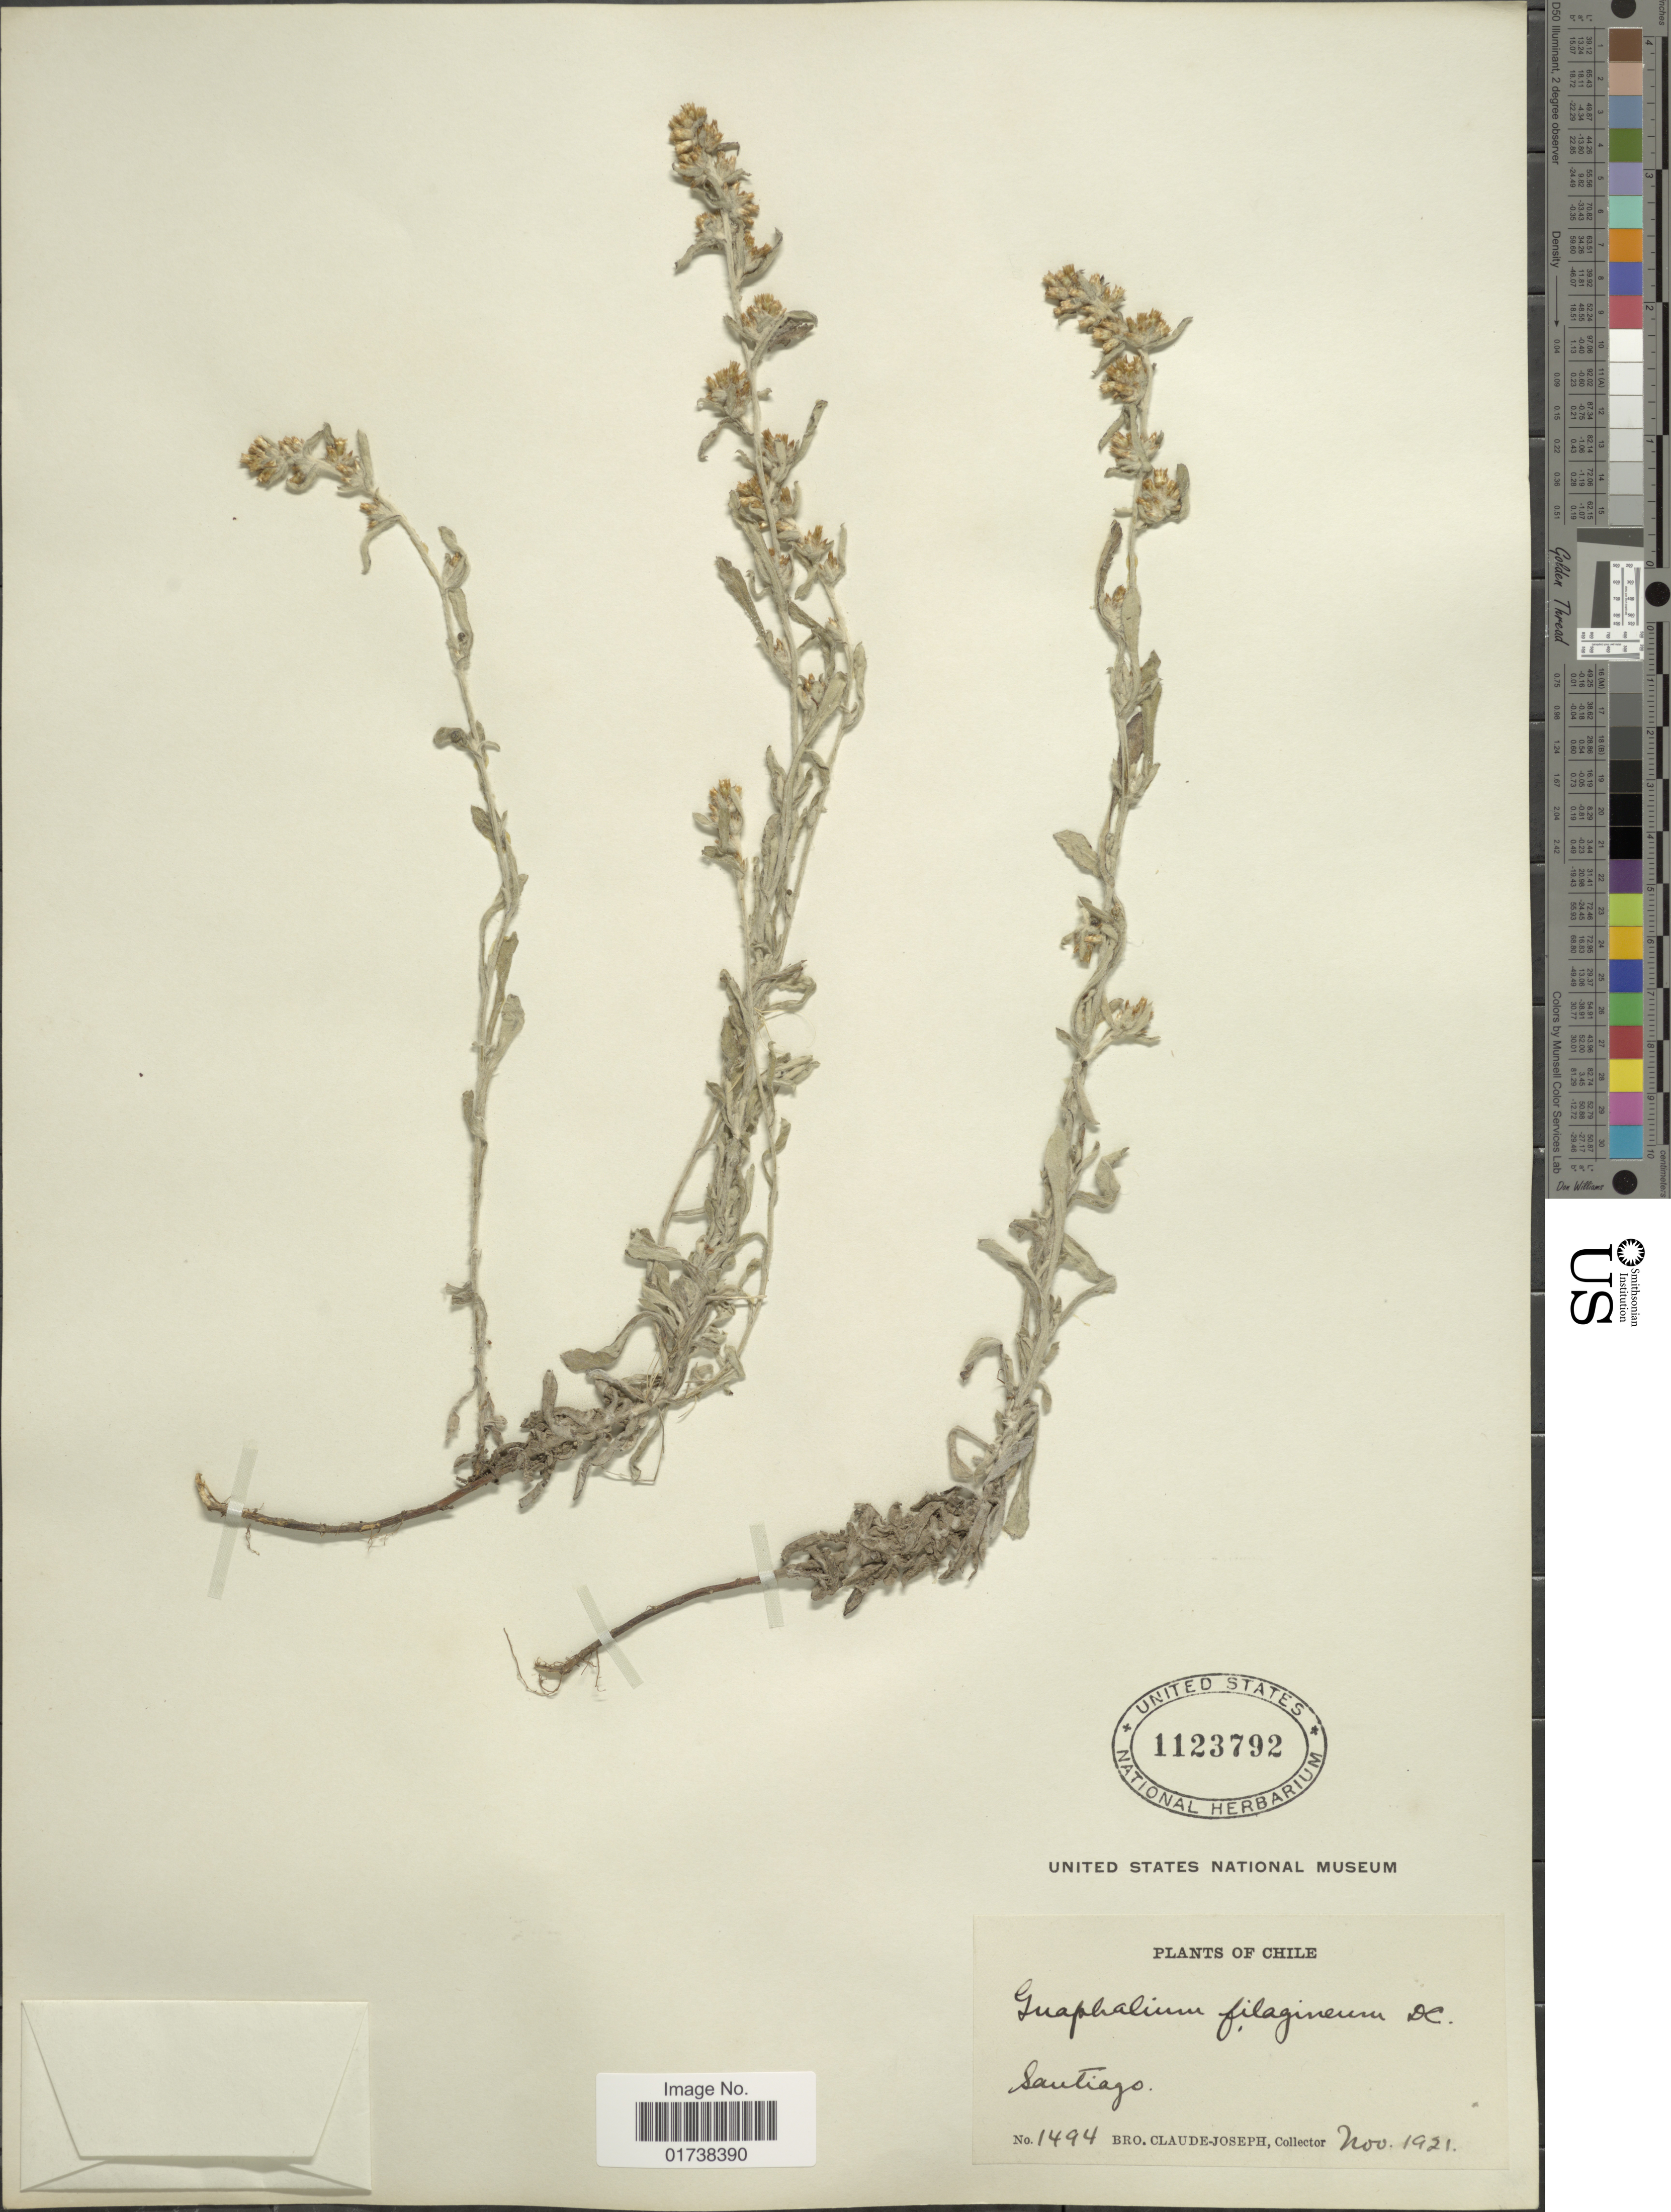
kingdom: Plantae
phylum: Tracheophyta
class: Magnoliopsida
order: Asterales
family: Asteraceae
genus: Gamochaeta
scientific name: Gamochaeta filaginea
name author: (DC.) Cabrera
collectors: Bro. Claude-Joseph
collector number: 1494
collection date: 1921-11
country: Chile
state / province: Región Metropolitana (RM)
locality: Santiago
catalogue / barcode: US 1123792